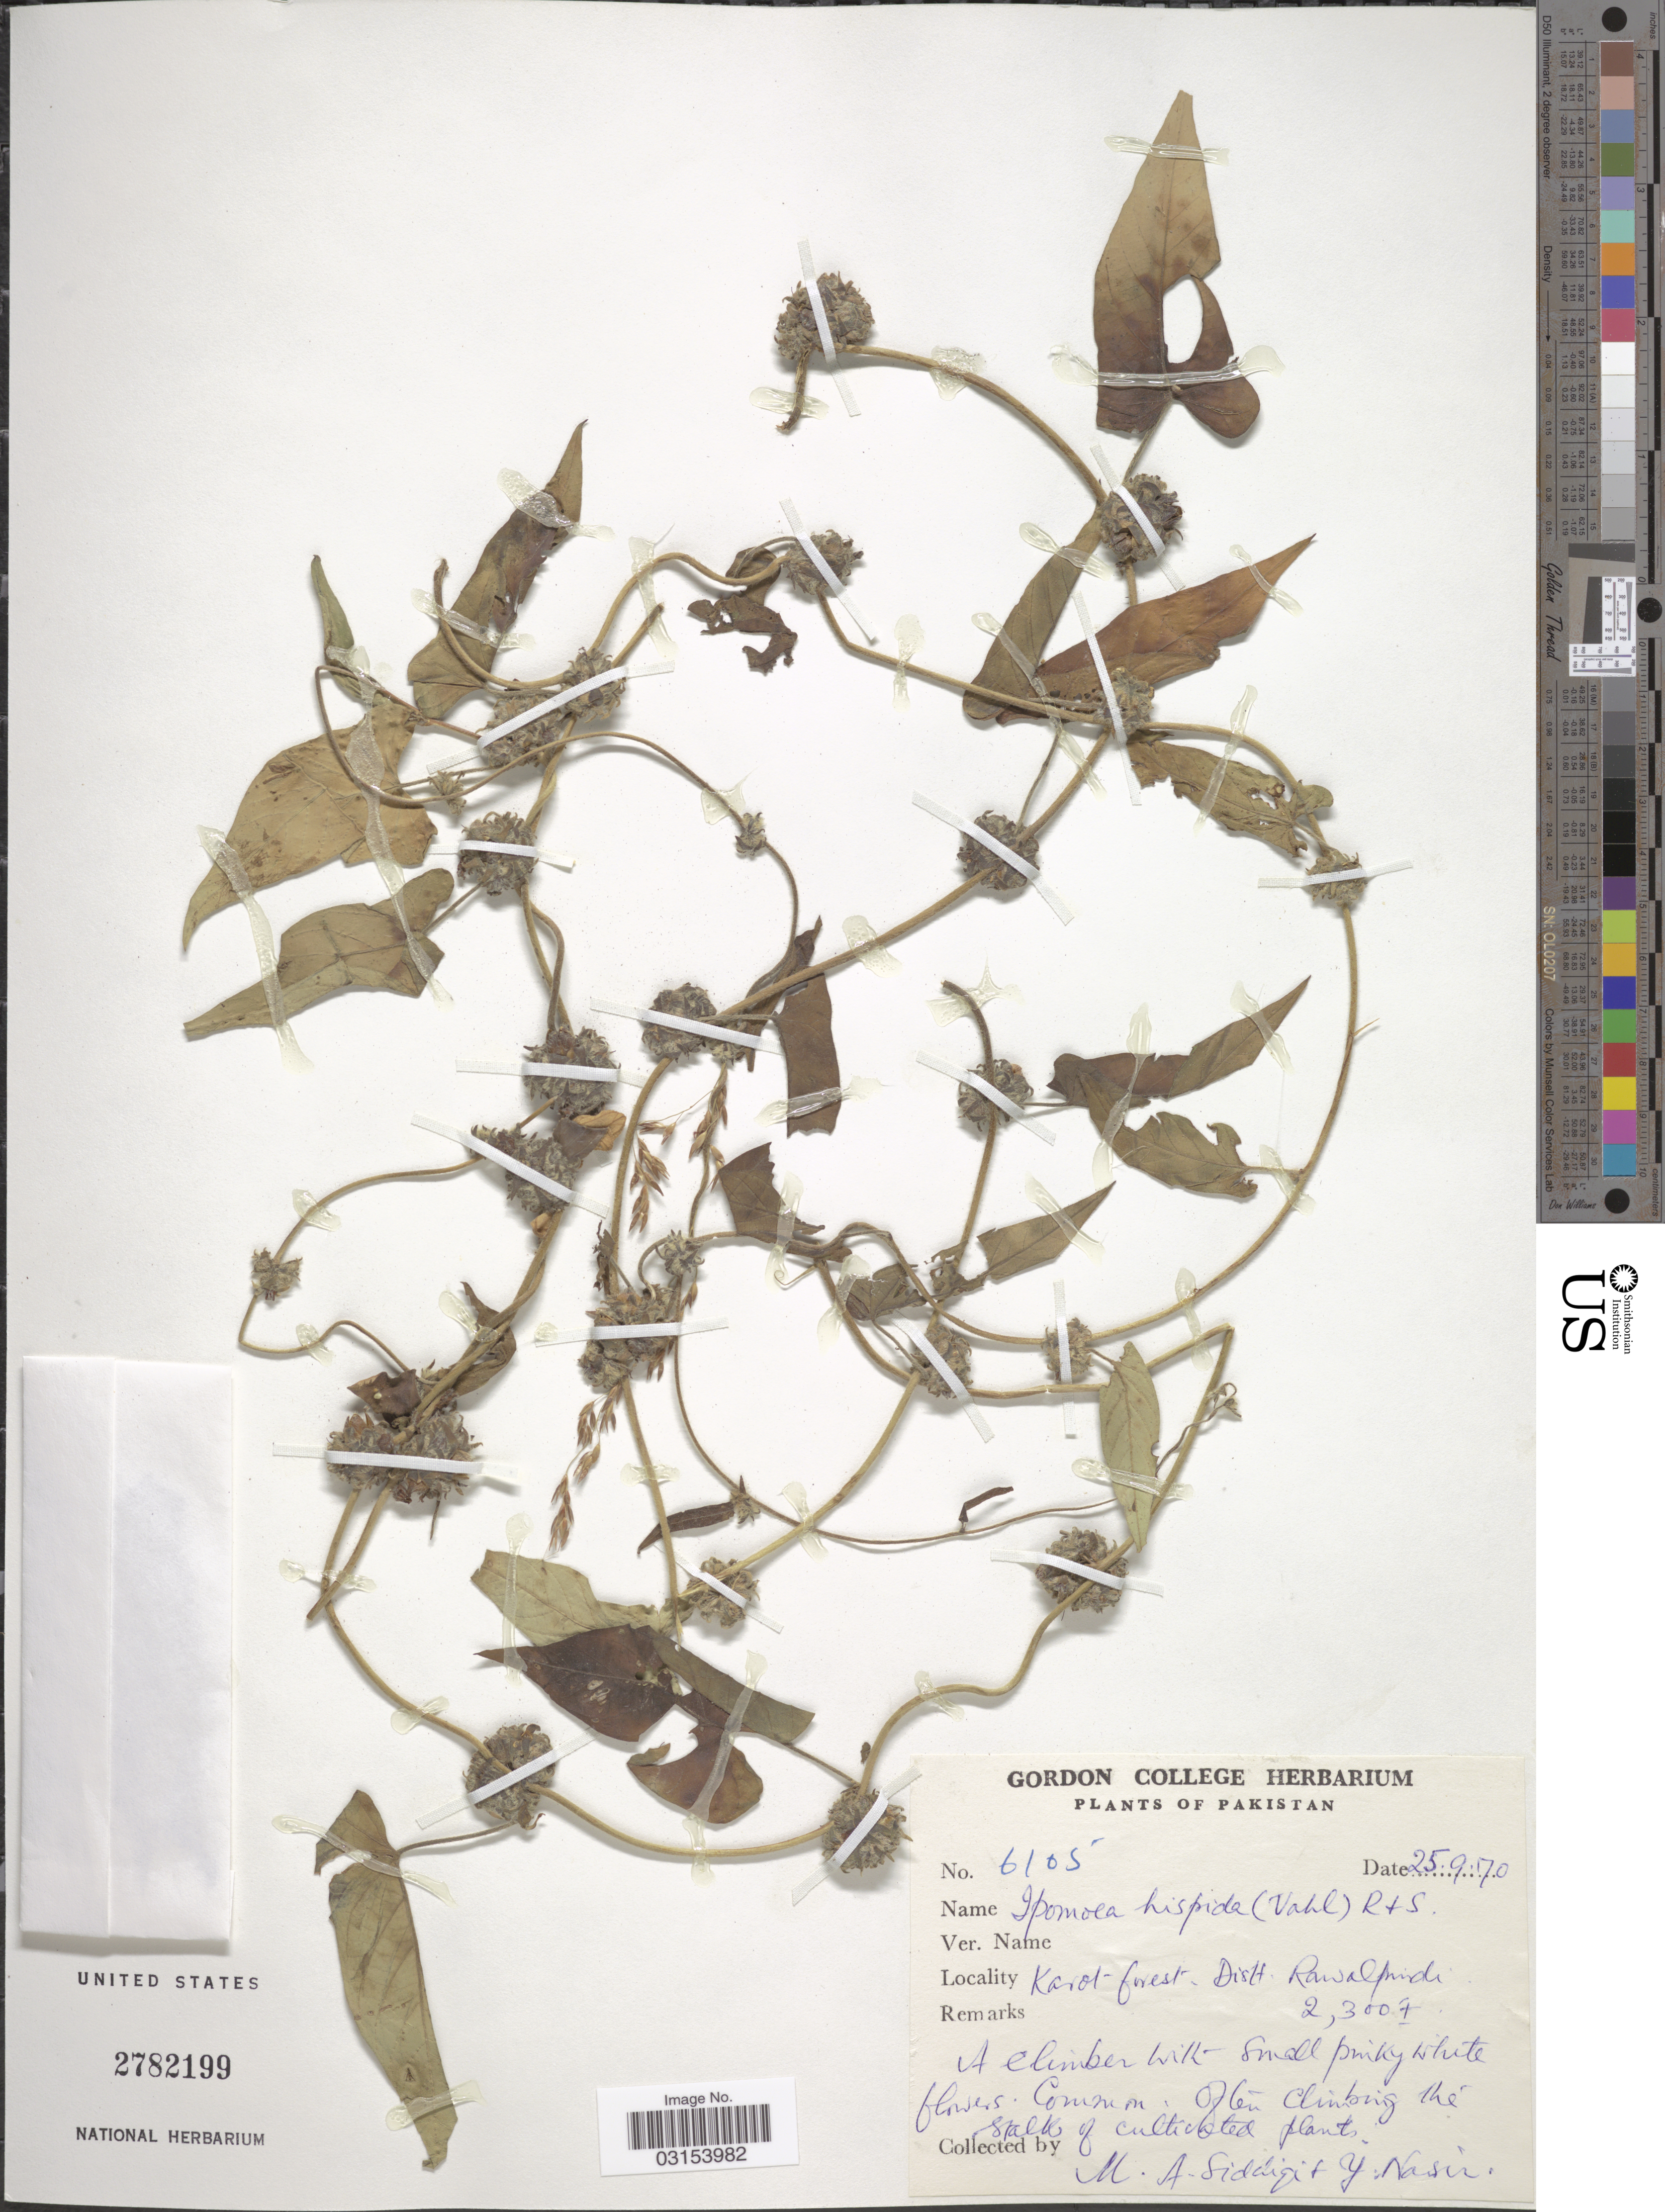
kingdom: Plantae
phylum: Tracheophyta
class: Magnoliopsida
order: Solanales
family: Convolvulaceae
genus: Ipomoea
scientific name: Ipomoea hispida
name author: Zuccagni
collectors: M. Siddiqi & Y. Nasir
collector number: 6105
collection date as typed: Transcribed d/m/y: 25/9/70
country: Pakistan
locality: Karot forest. Dist. Rawalpindi.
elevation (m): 701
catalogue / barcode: US 2782199